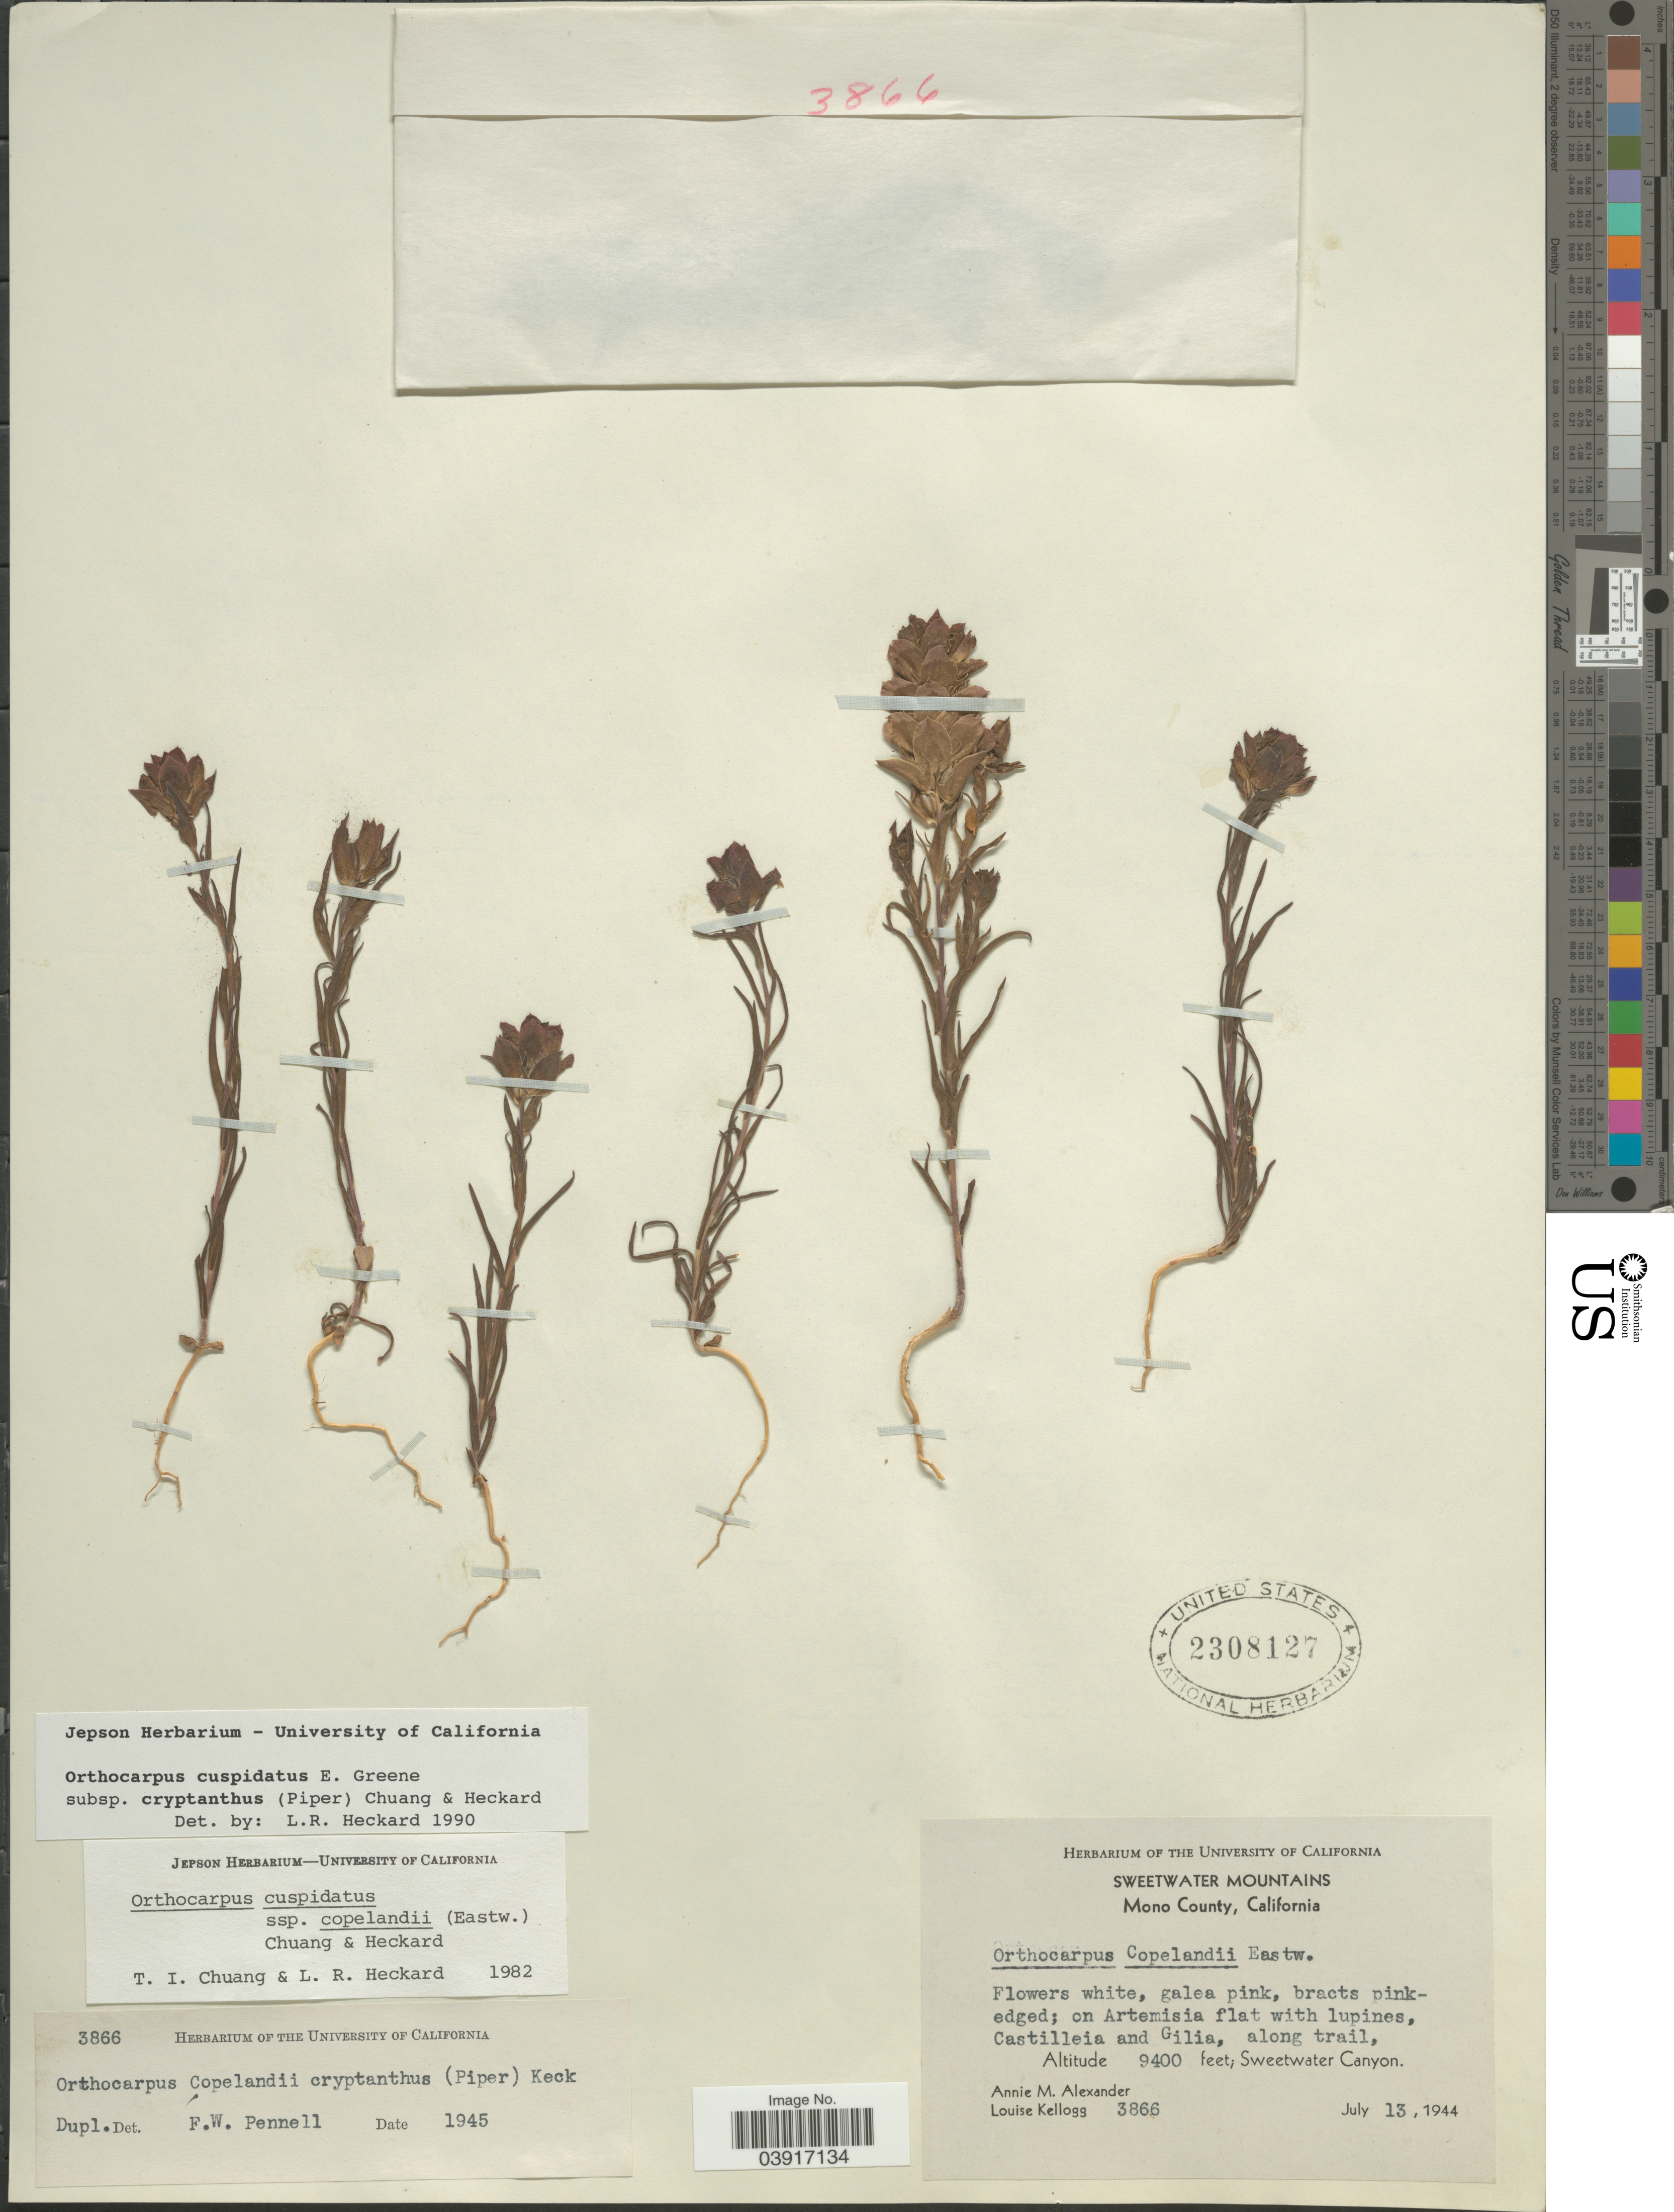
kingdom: Plantae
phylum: Tracheophyta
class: Magnoliopsida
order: Lamiales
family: Orobanchaceae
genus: Orthocarpus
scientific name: Orthocarpus cuspidatus subsp. cryptanthus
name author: (Piper) T.I. Chuang & Heckard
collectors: A. M. Alexander & L. Kellogg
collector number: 3866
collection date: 1944-07-13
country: United States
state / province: California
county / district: Mono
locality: Sweetwater Mountains. Mono County. Sweetwater Canyon.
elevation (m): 2865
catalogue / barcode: US 2308127